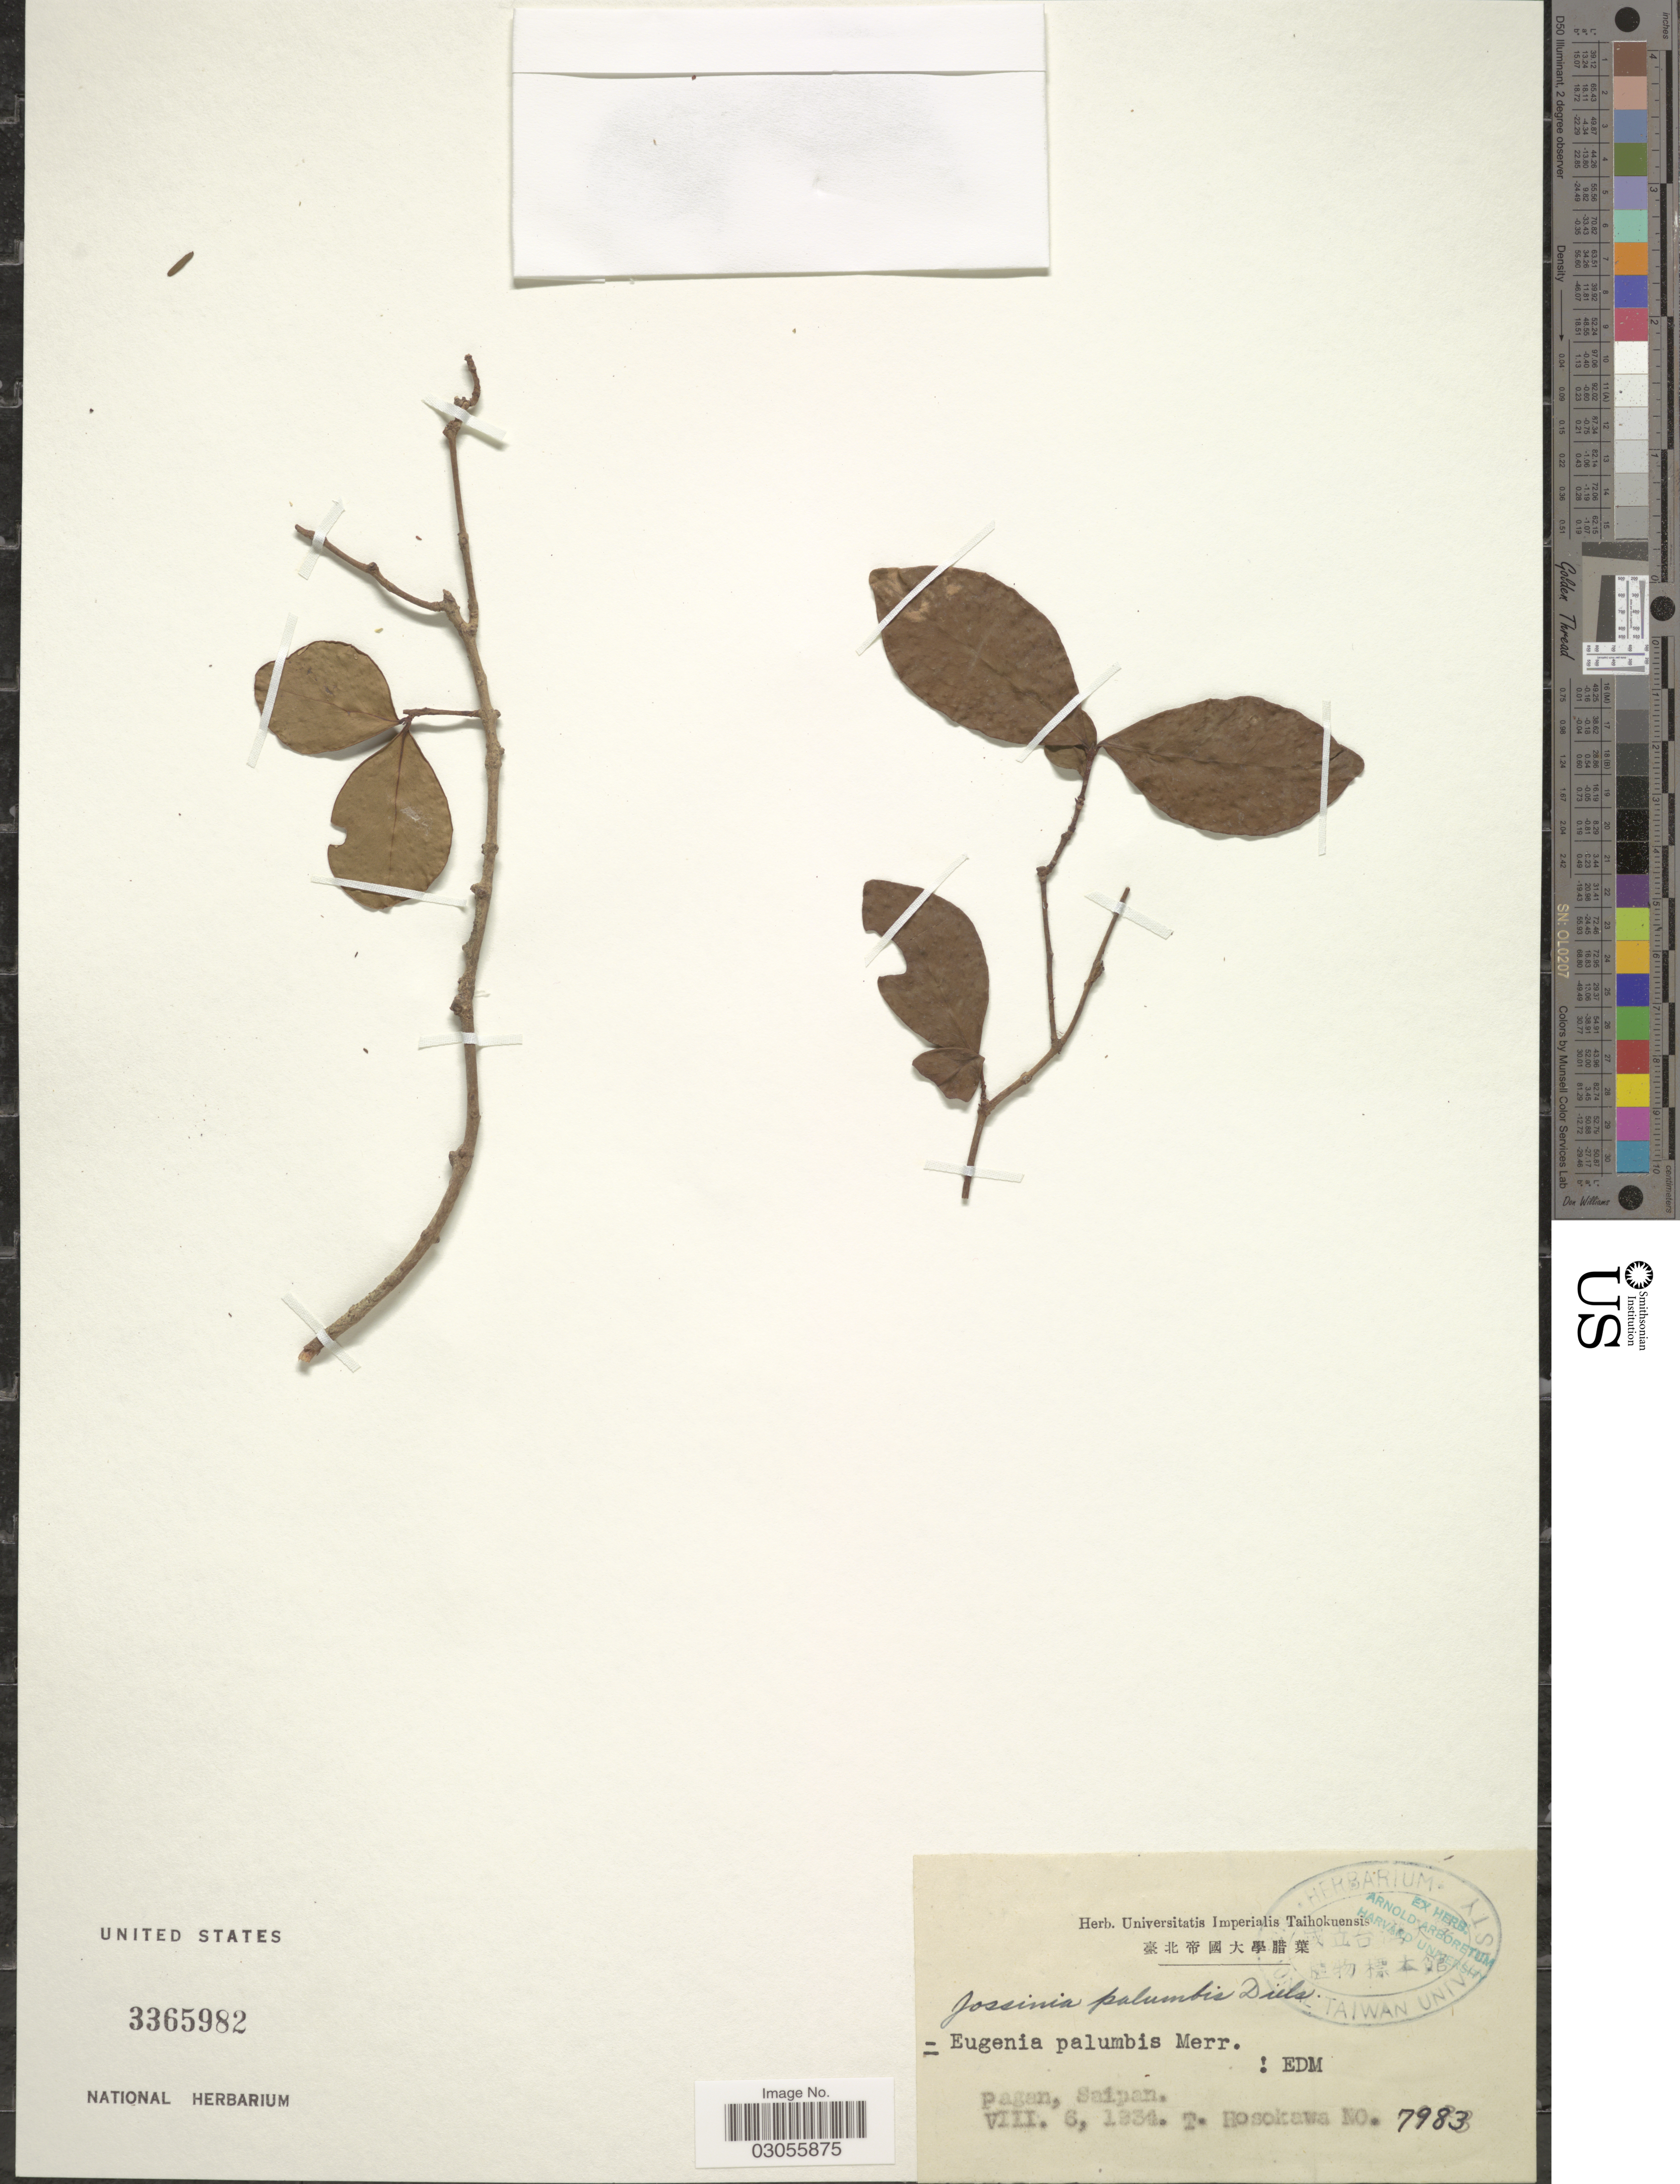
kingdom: Plantae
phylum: Tracheophyta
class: Magnoliopsida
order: Myrtales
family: Myrtaceae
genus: Eugenia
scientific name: Eugenia palumbis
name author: Merr.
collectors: T. Hosokawa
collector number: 7983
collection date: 1934-08-06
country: Northern Mariana Islands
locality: Pagan, Saipan.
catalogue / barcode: US 3365982